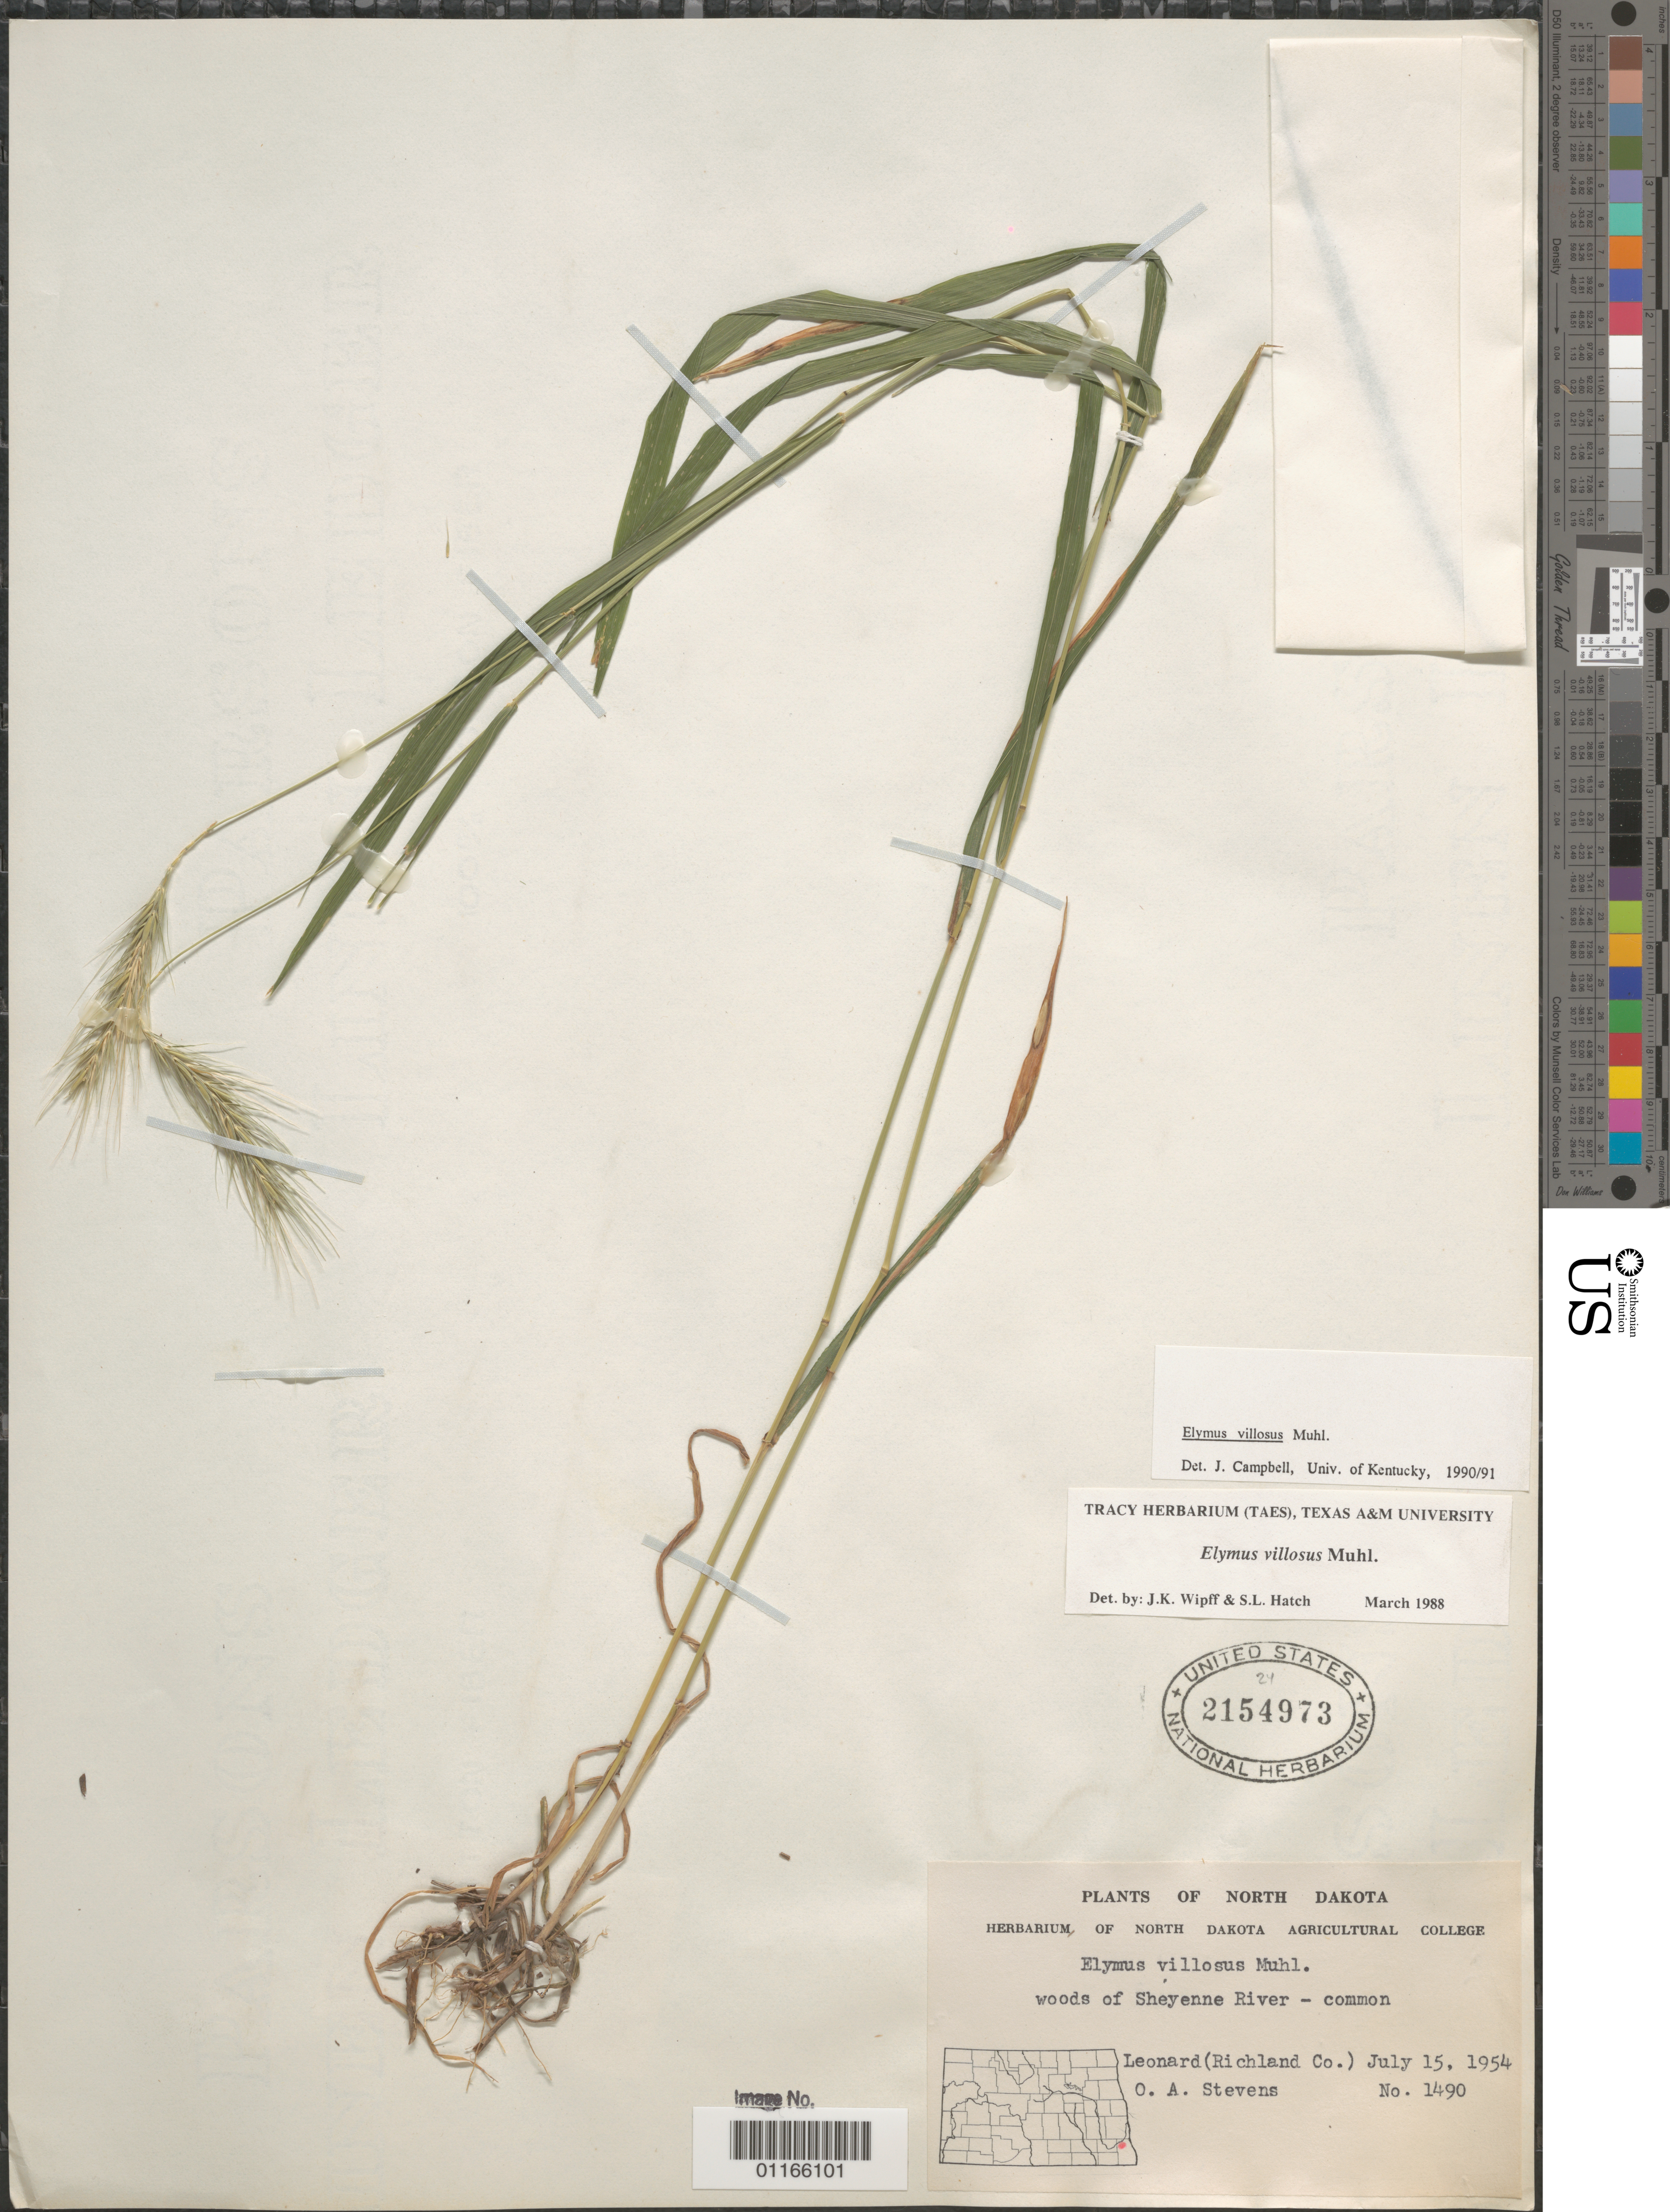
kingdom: Plantae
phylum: Tracheophyta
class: Liliopsida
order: Poales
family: Poaceae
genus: Elymus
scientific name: Elymus villosus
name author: Muhl. ex Willd.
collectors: O. A. Stevens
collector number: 1490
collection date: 1954-07-15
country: United States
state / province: North Dakota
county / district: Richland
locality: Woods of Sheyenne River. Leonard.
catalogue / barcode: US 2154973